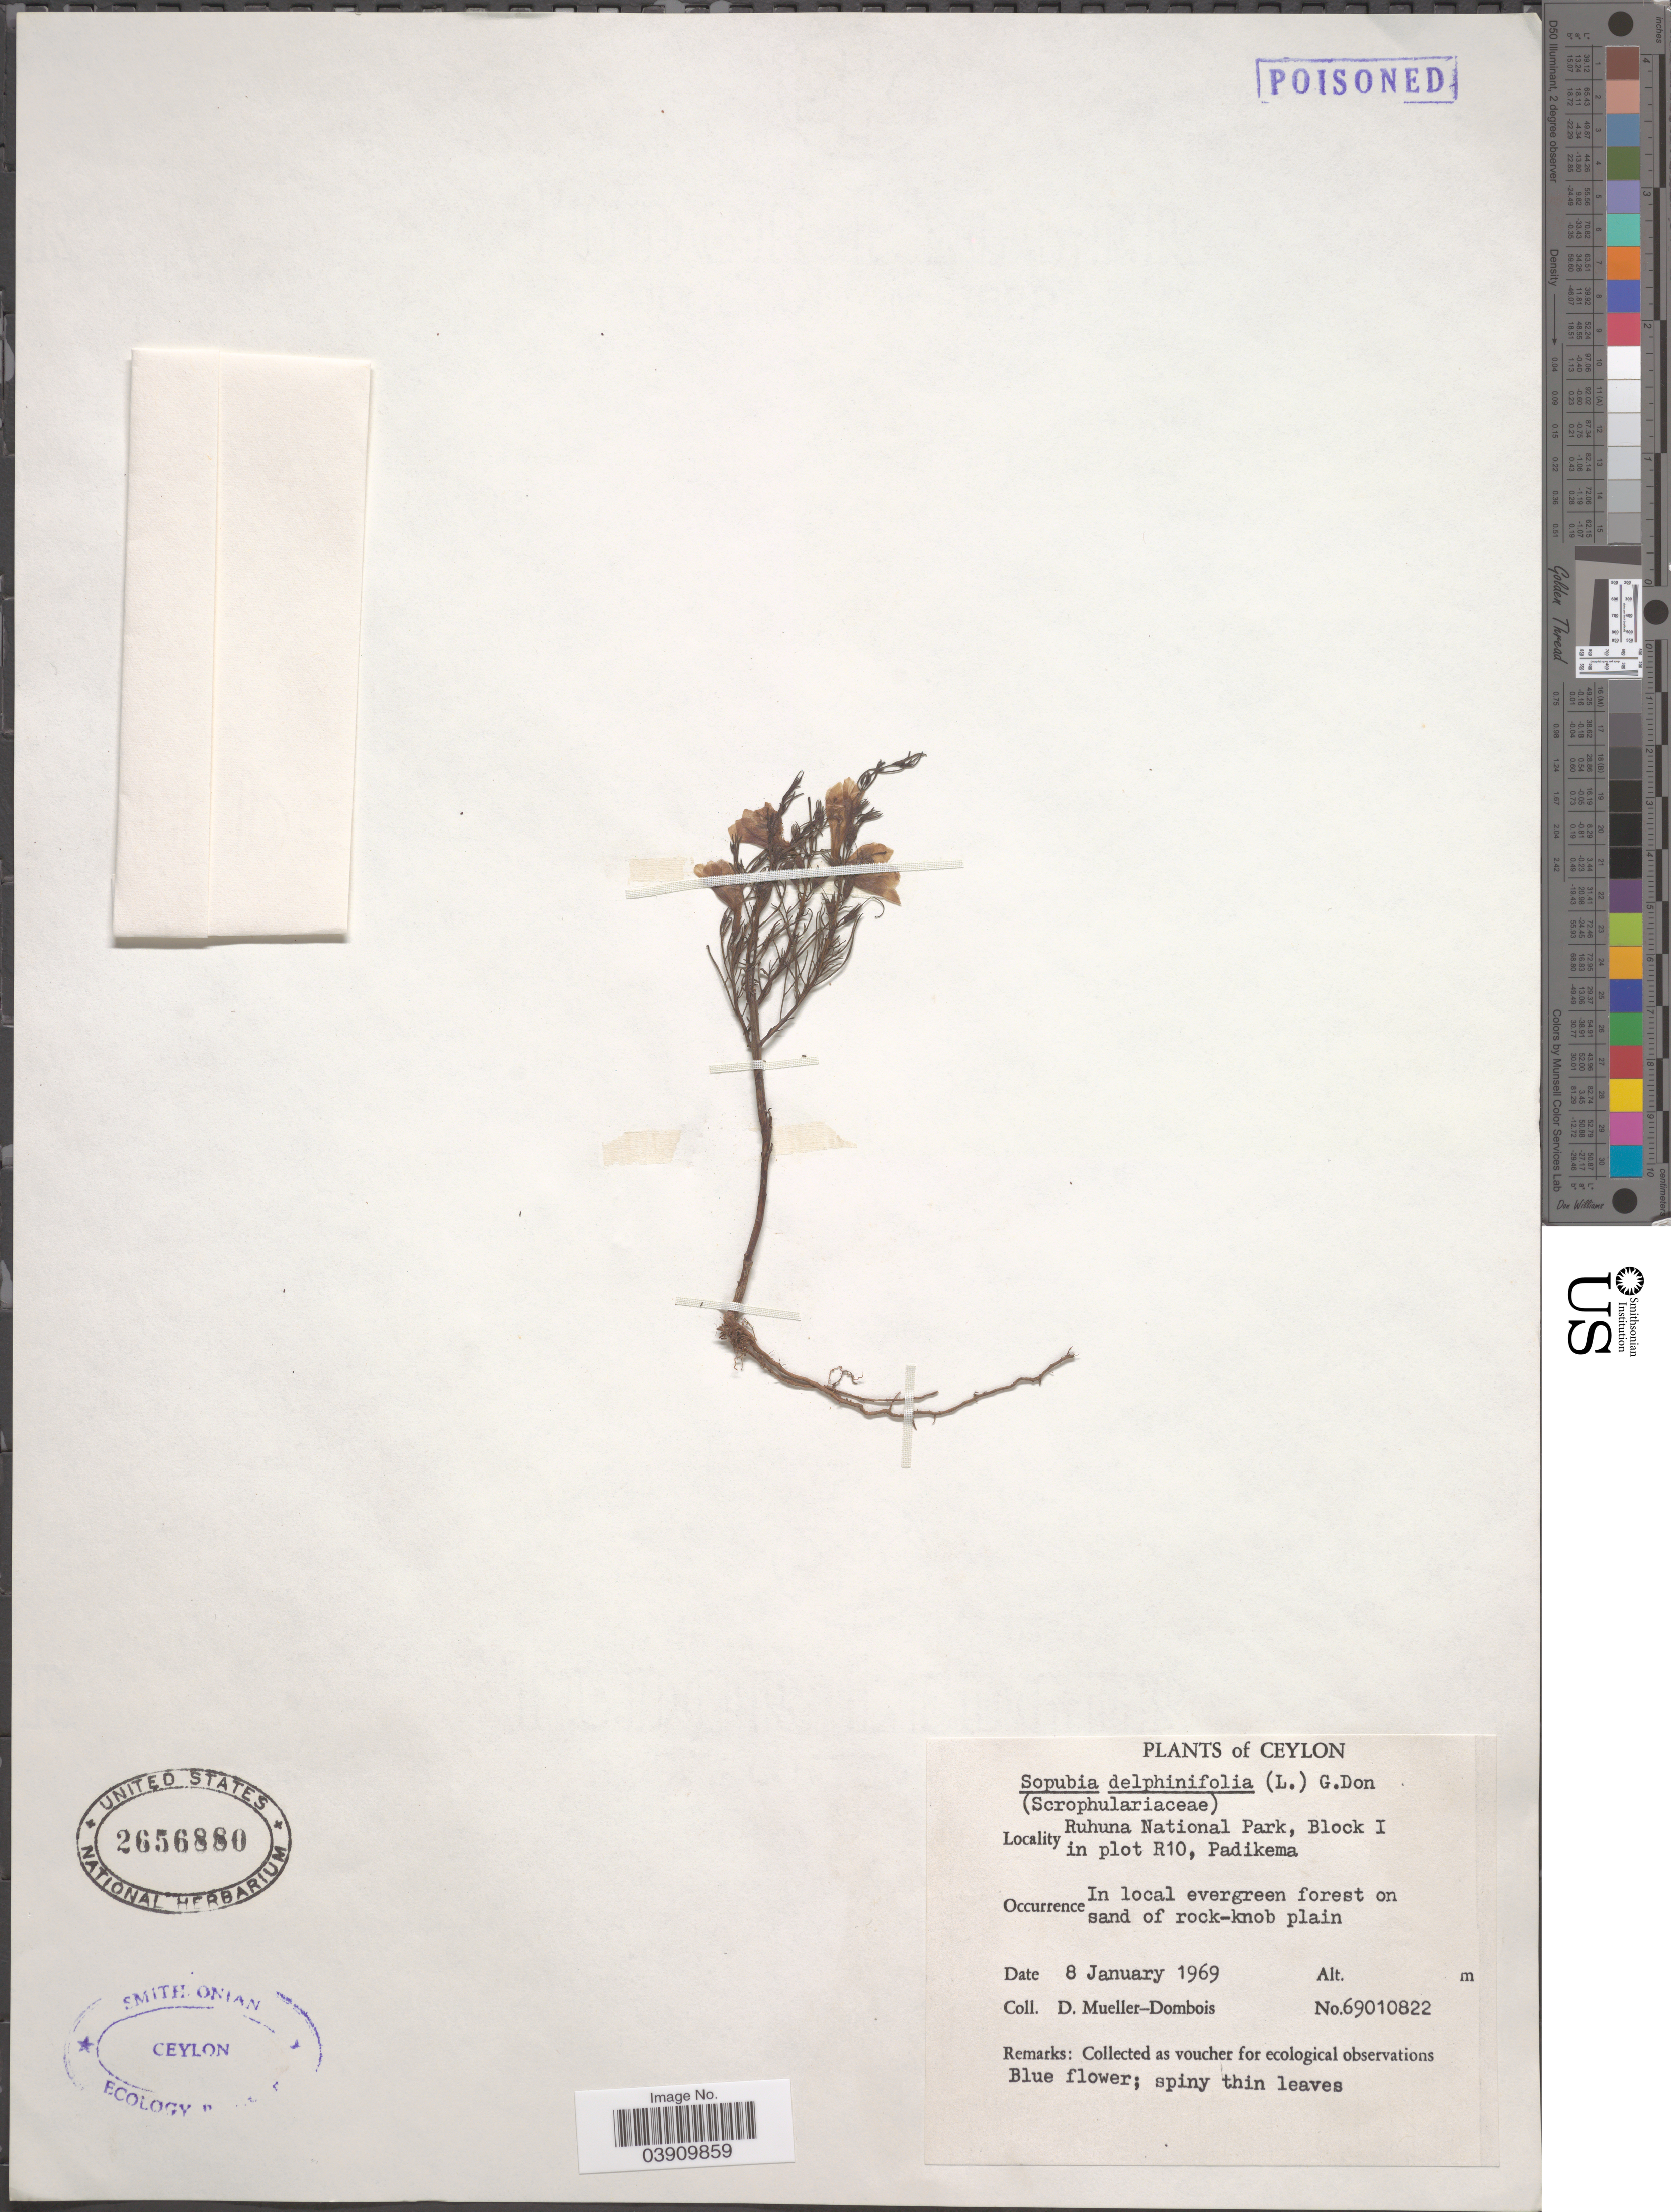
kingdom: Plantae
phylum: Tracheophyta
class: Magnoliopsida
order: Lamiales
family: Orobanchaceae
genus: Sopubia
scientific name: Sopubia delphinifolia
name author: G. Don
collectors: D. Meuller-Dombois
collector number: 69010822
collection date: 1969-01-08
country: Sri Lanka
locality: Ceylon. Ruhuna National Park, Block I in plot R10, Padikema.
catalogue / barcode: US 2656880